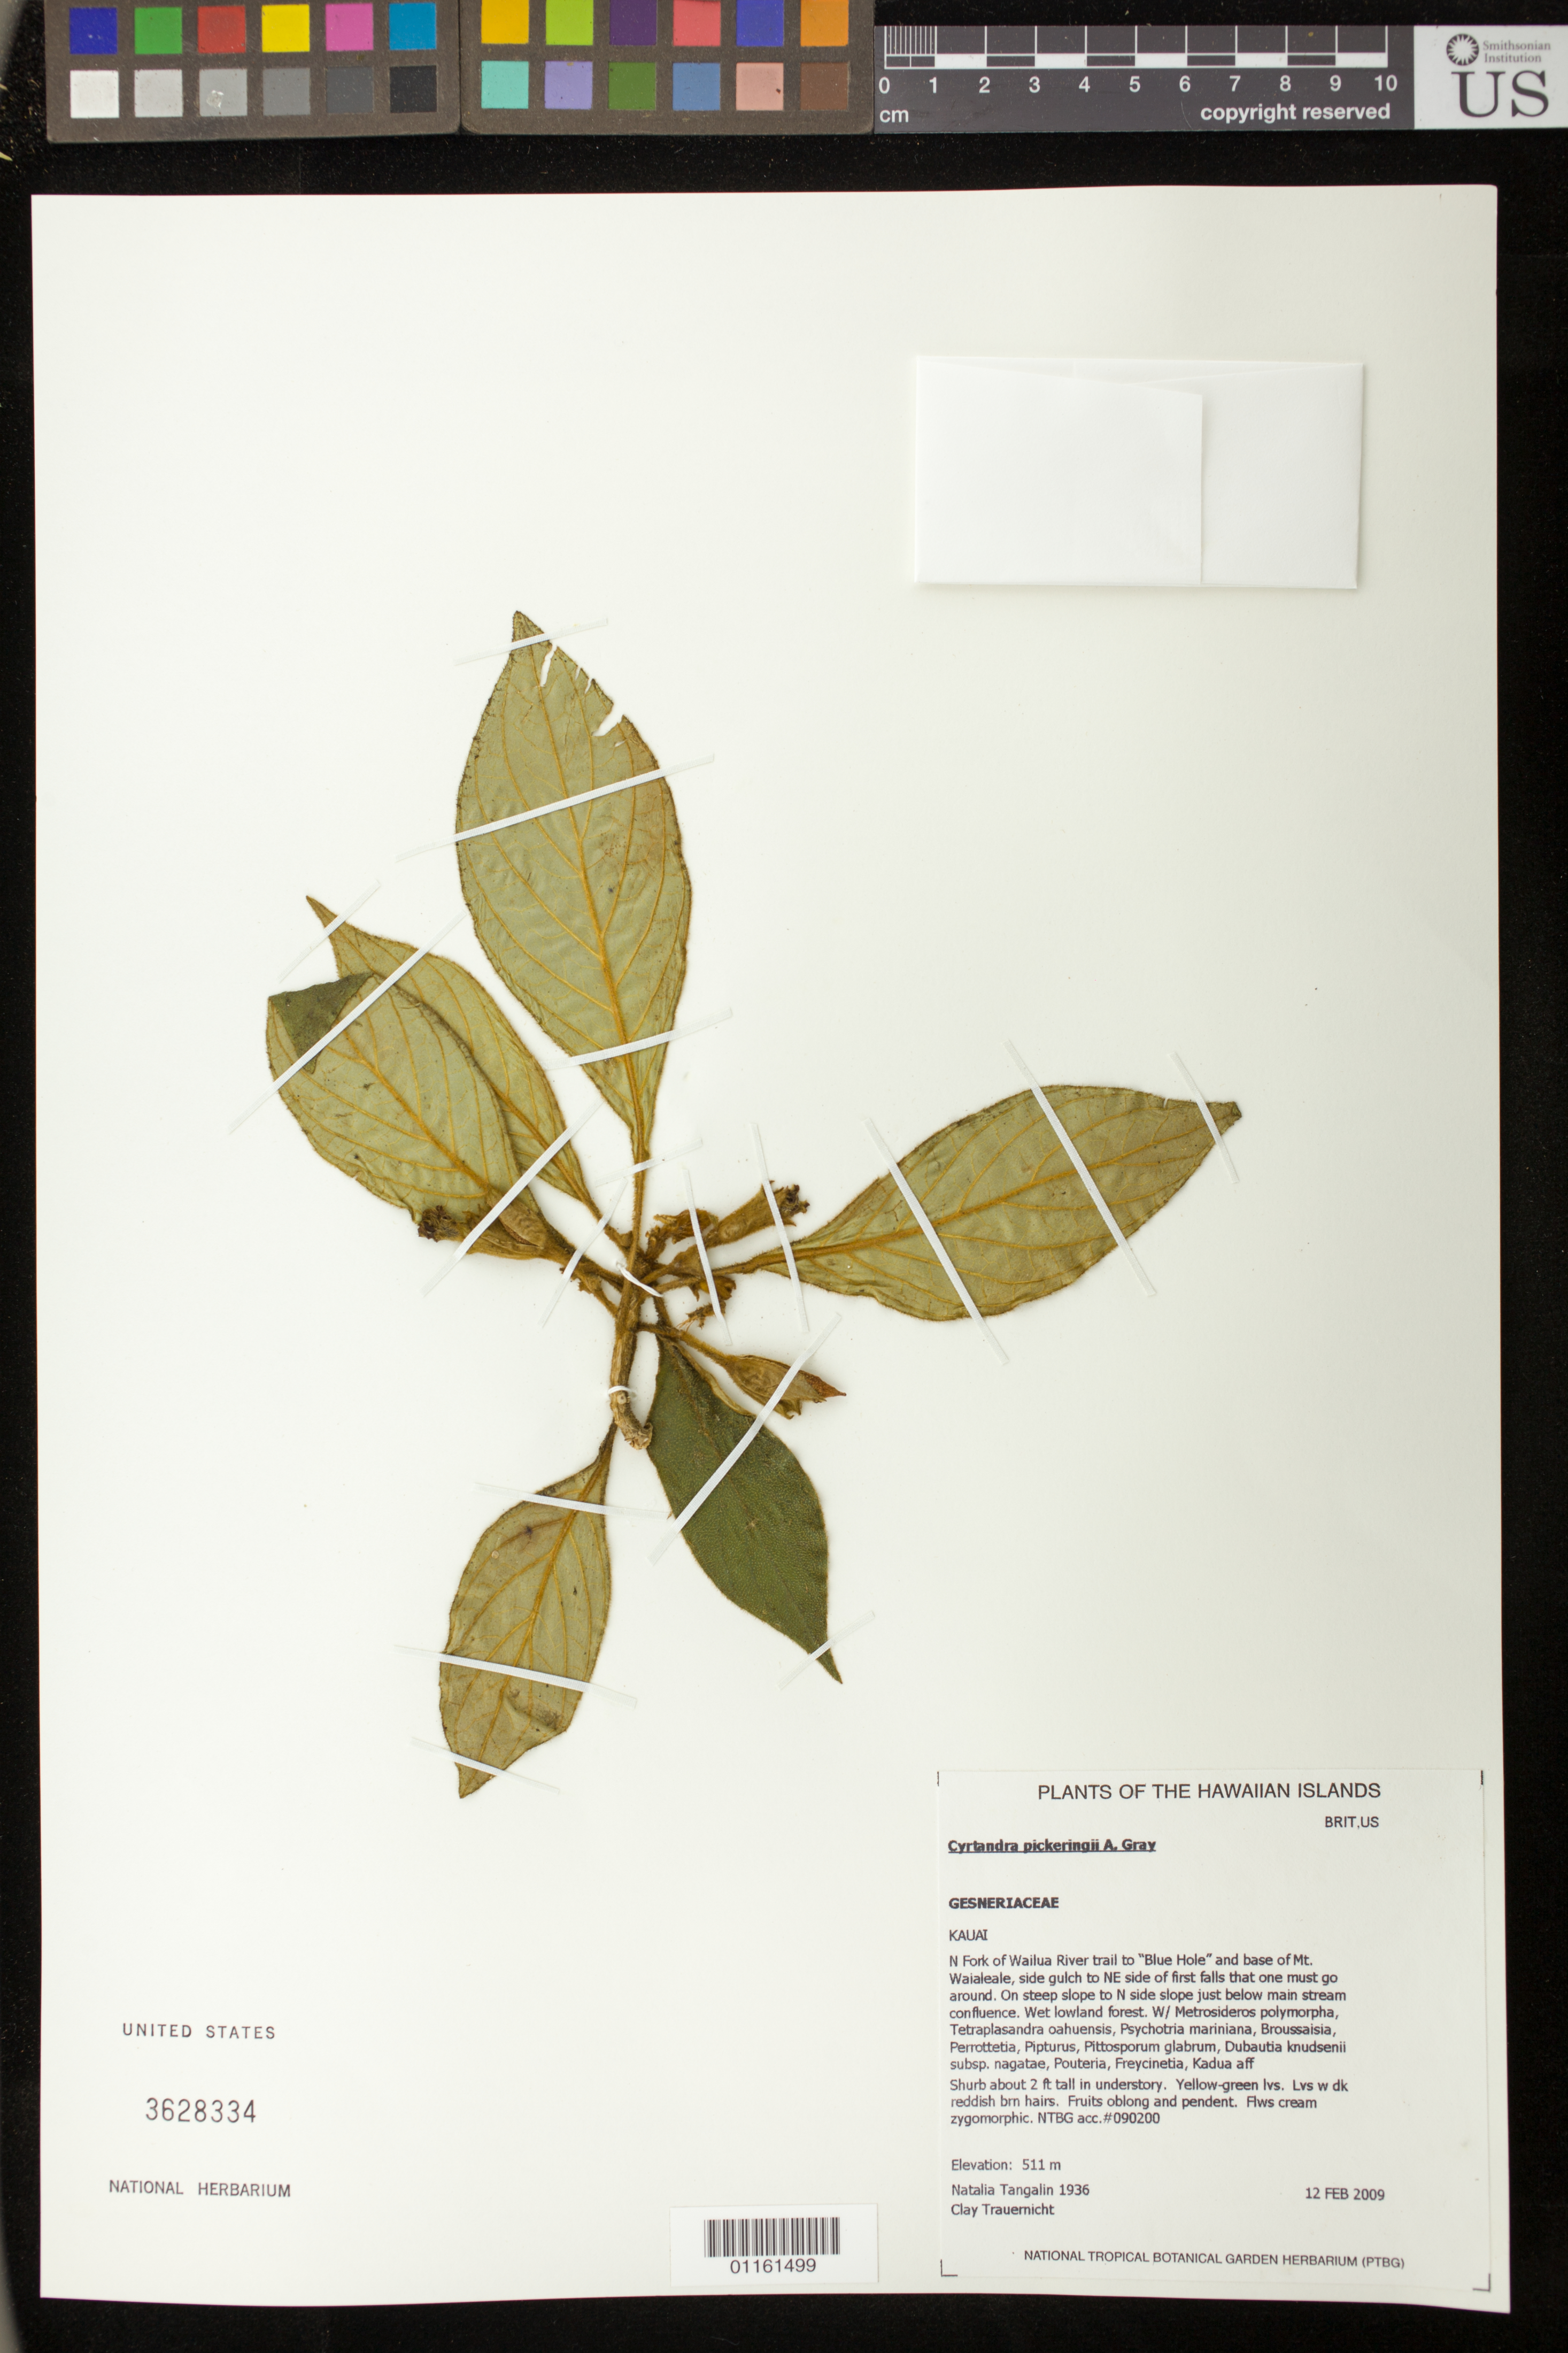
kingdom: Plantae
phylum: Tracheophyta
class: Magnoliopsida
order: Lamiales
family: Gesneriaceae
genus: Cyrtandra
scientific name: Cyrtandra pickeringii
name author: A. Gray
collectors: N. Tangalin, C. Trauernicht, J. Schueter, M. Wysong, E. Yuen & C. Yuen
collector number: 1936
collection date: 2009-02-12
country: United States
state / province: Hawaii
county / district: Kauai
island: Kaua'i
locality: N. Fork of Wailua River trail to "Blue Hole" and base of Mt. Waialeale, side gulch to the NE side of the first falls that one must go around. On steep slope to N side just below the main stream.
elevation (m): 511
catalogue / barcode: US 3628334